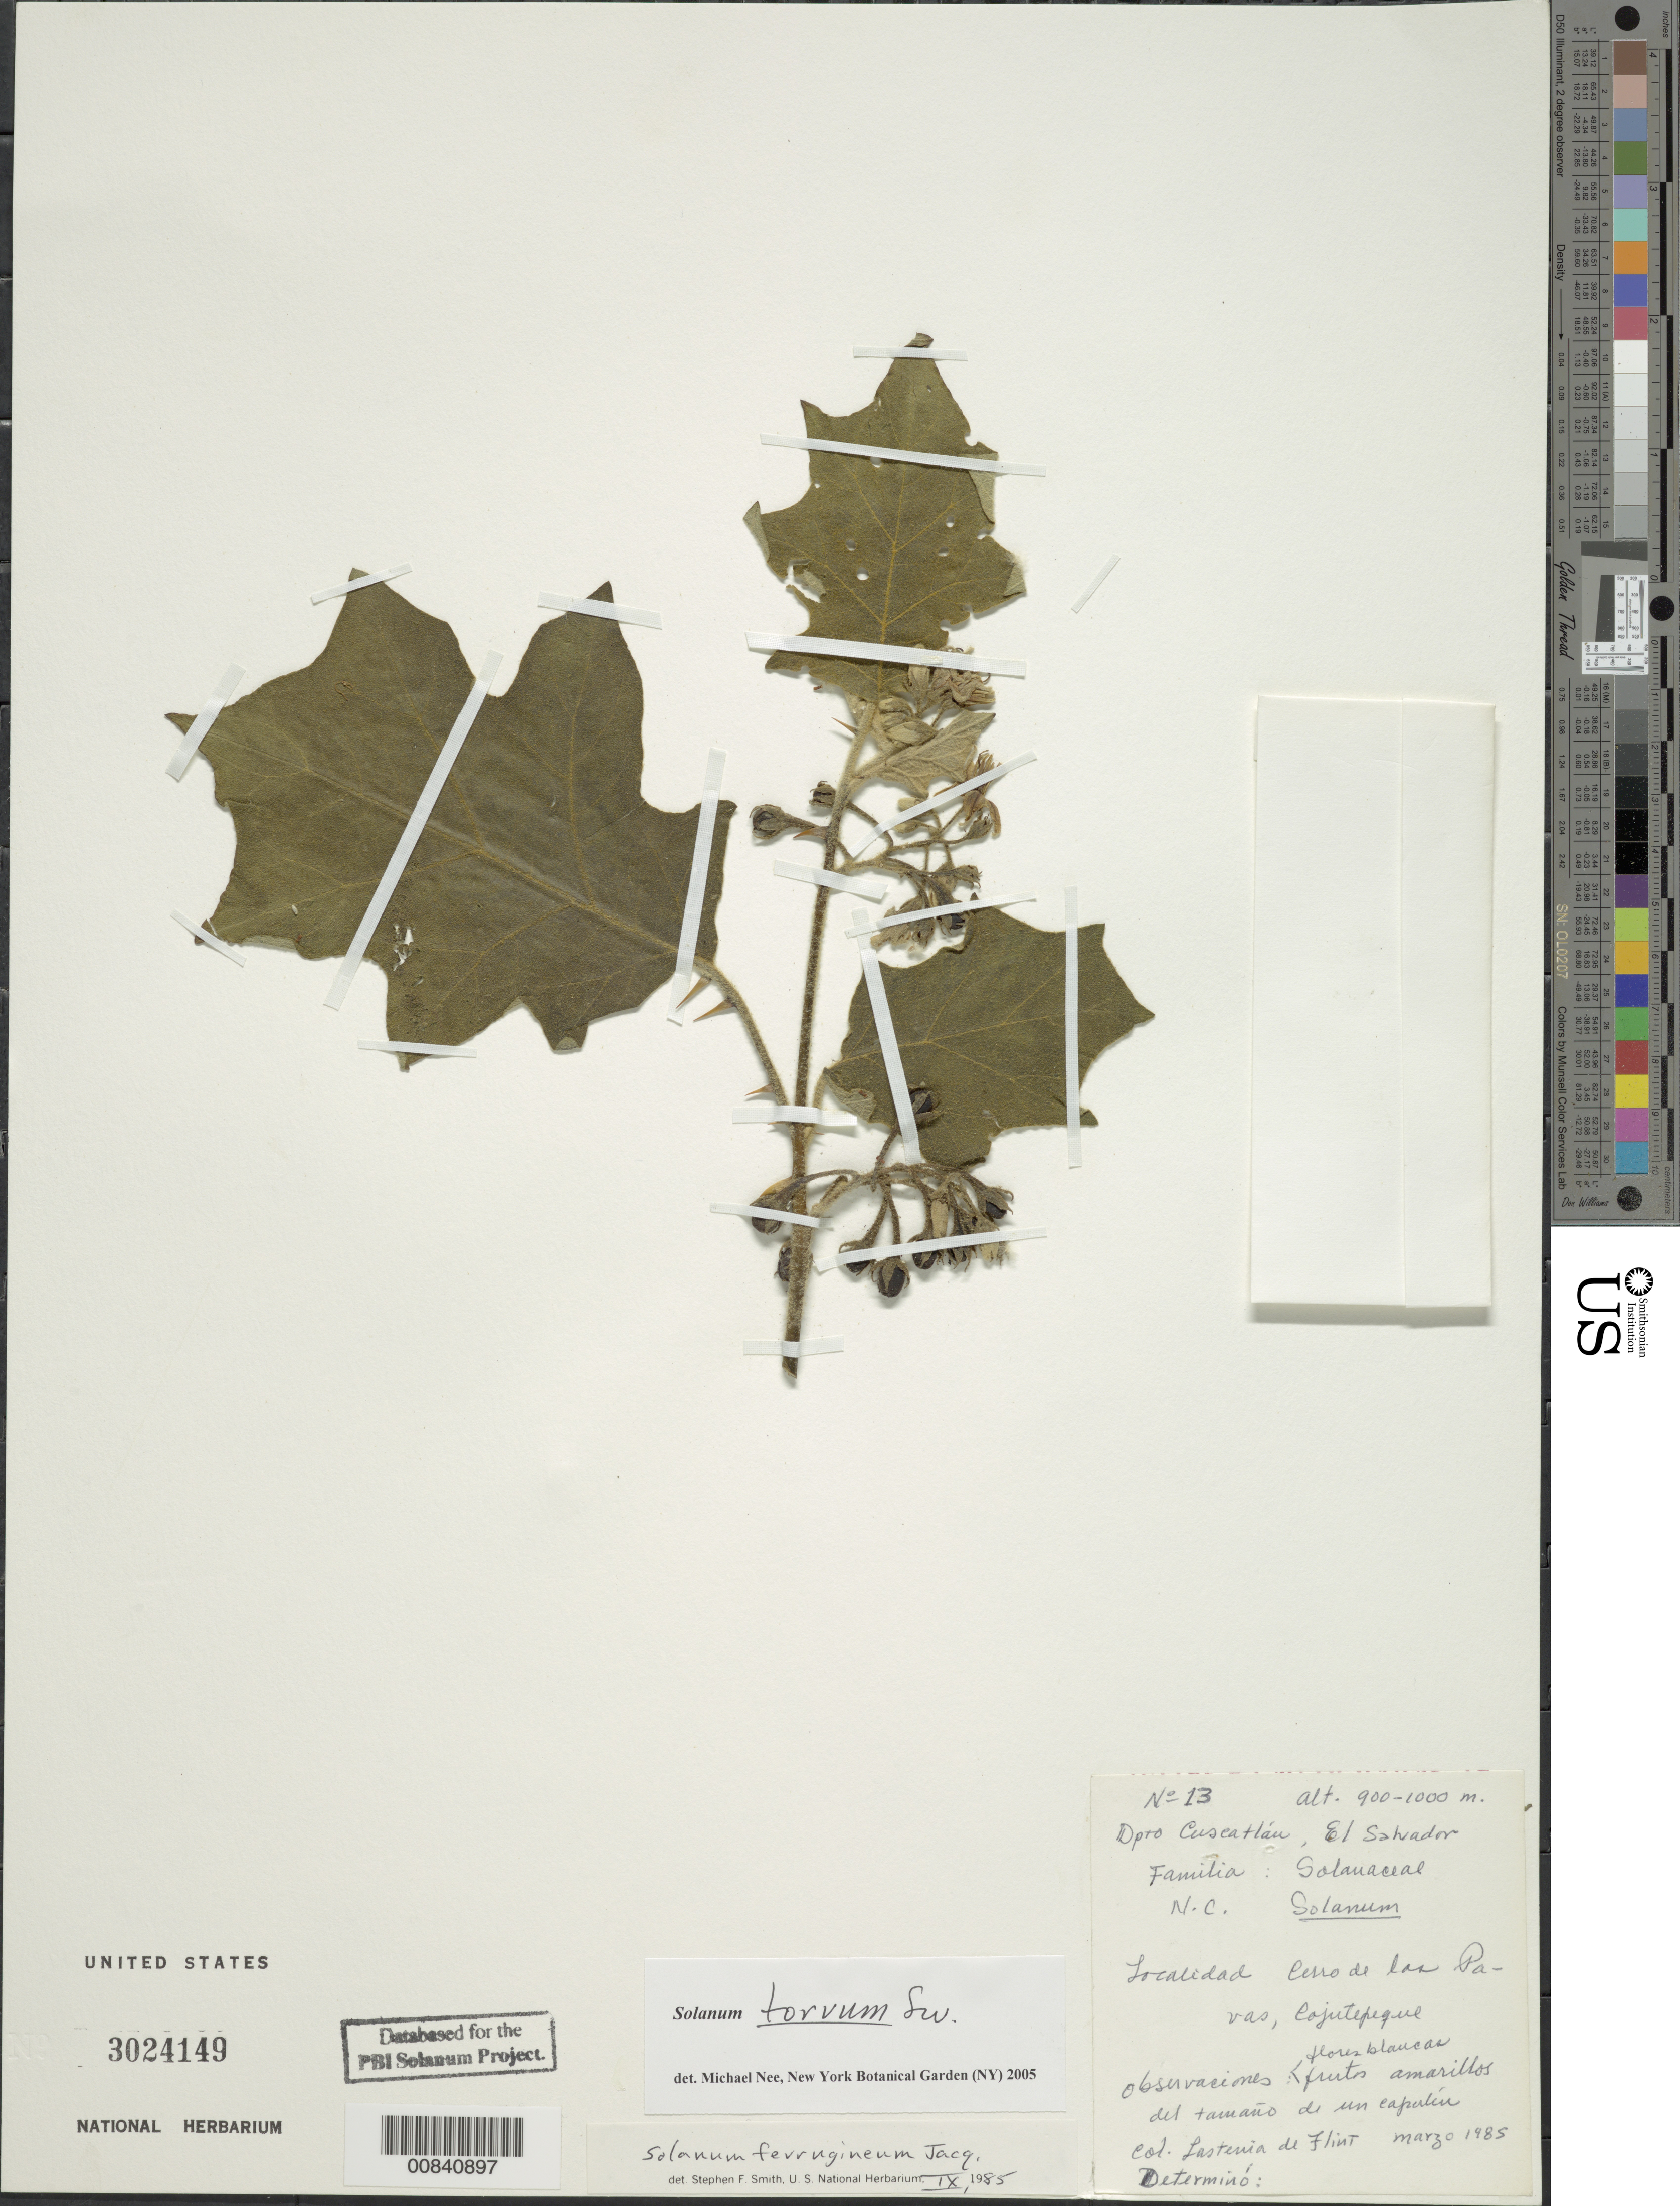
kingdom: Plantae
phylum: Tracheophyta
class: Magnoliopsida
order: Solanales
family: Solanaceae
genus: Solanum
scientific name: Solanum torvum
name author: Sw.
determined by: Nee, Michael H.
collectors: L. Flint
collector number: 13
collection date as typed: Mar 1985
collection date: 1985-03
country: El Salvador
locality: Cerro de las Pavas, Cajutepequl.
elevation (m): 900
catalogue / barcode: US 3024149